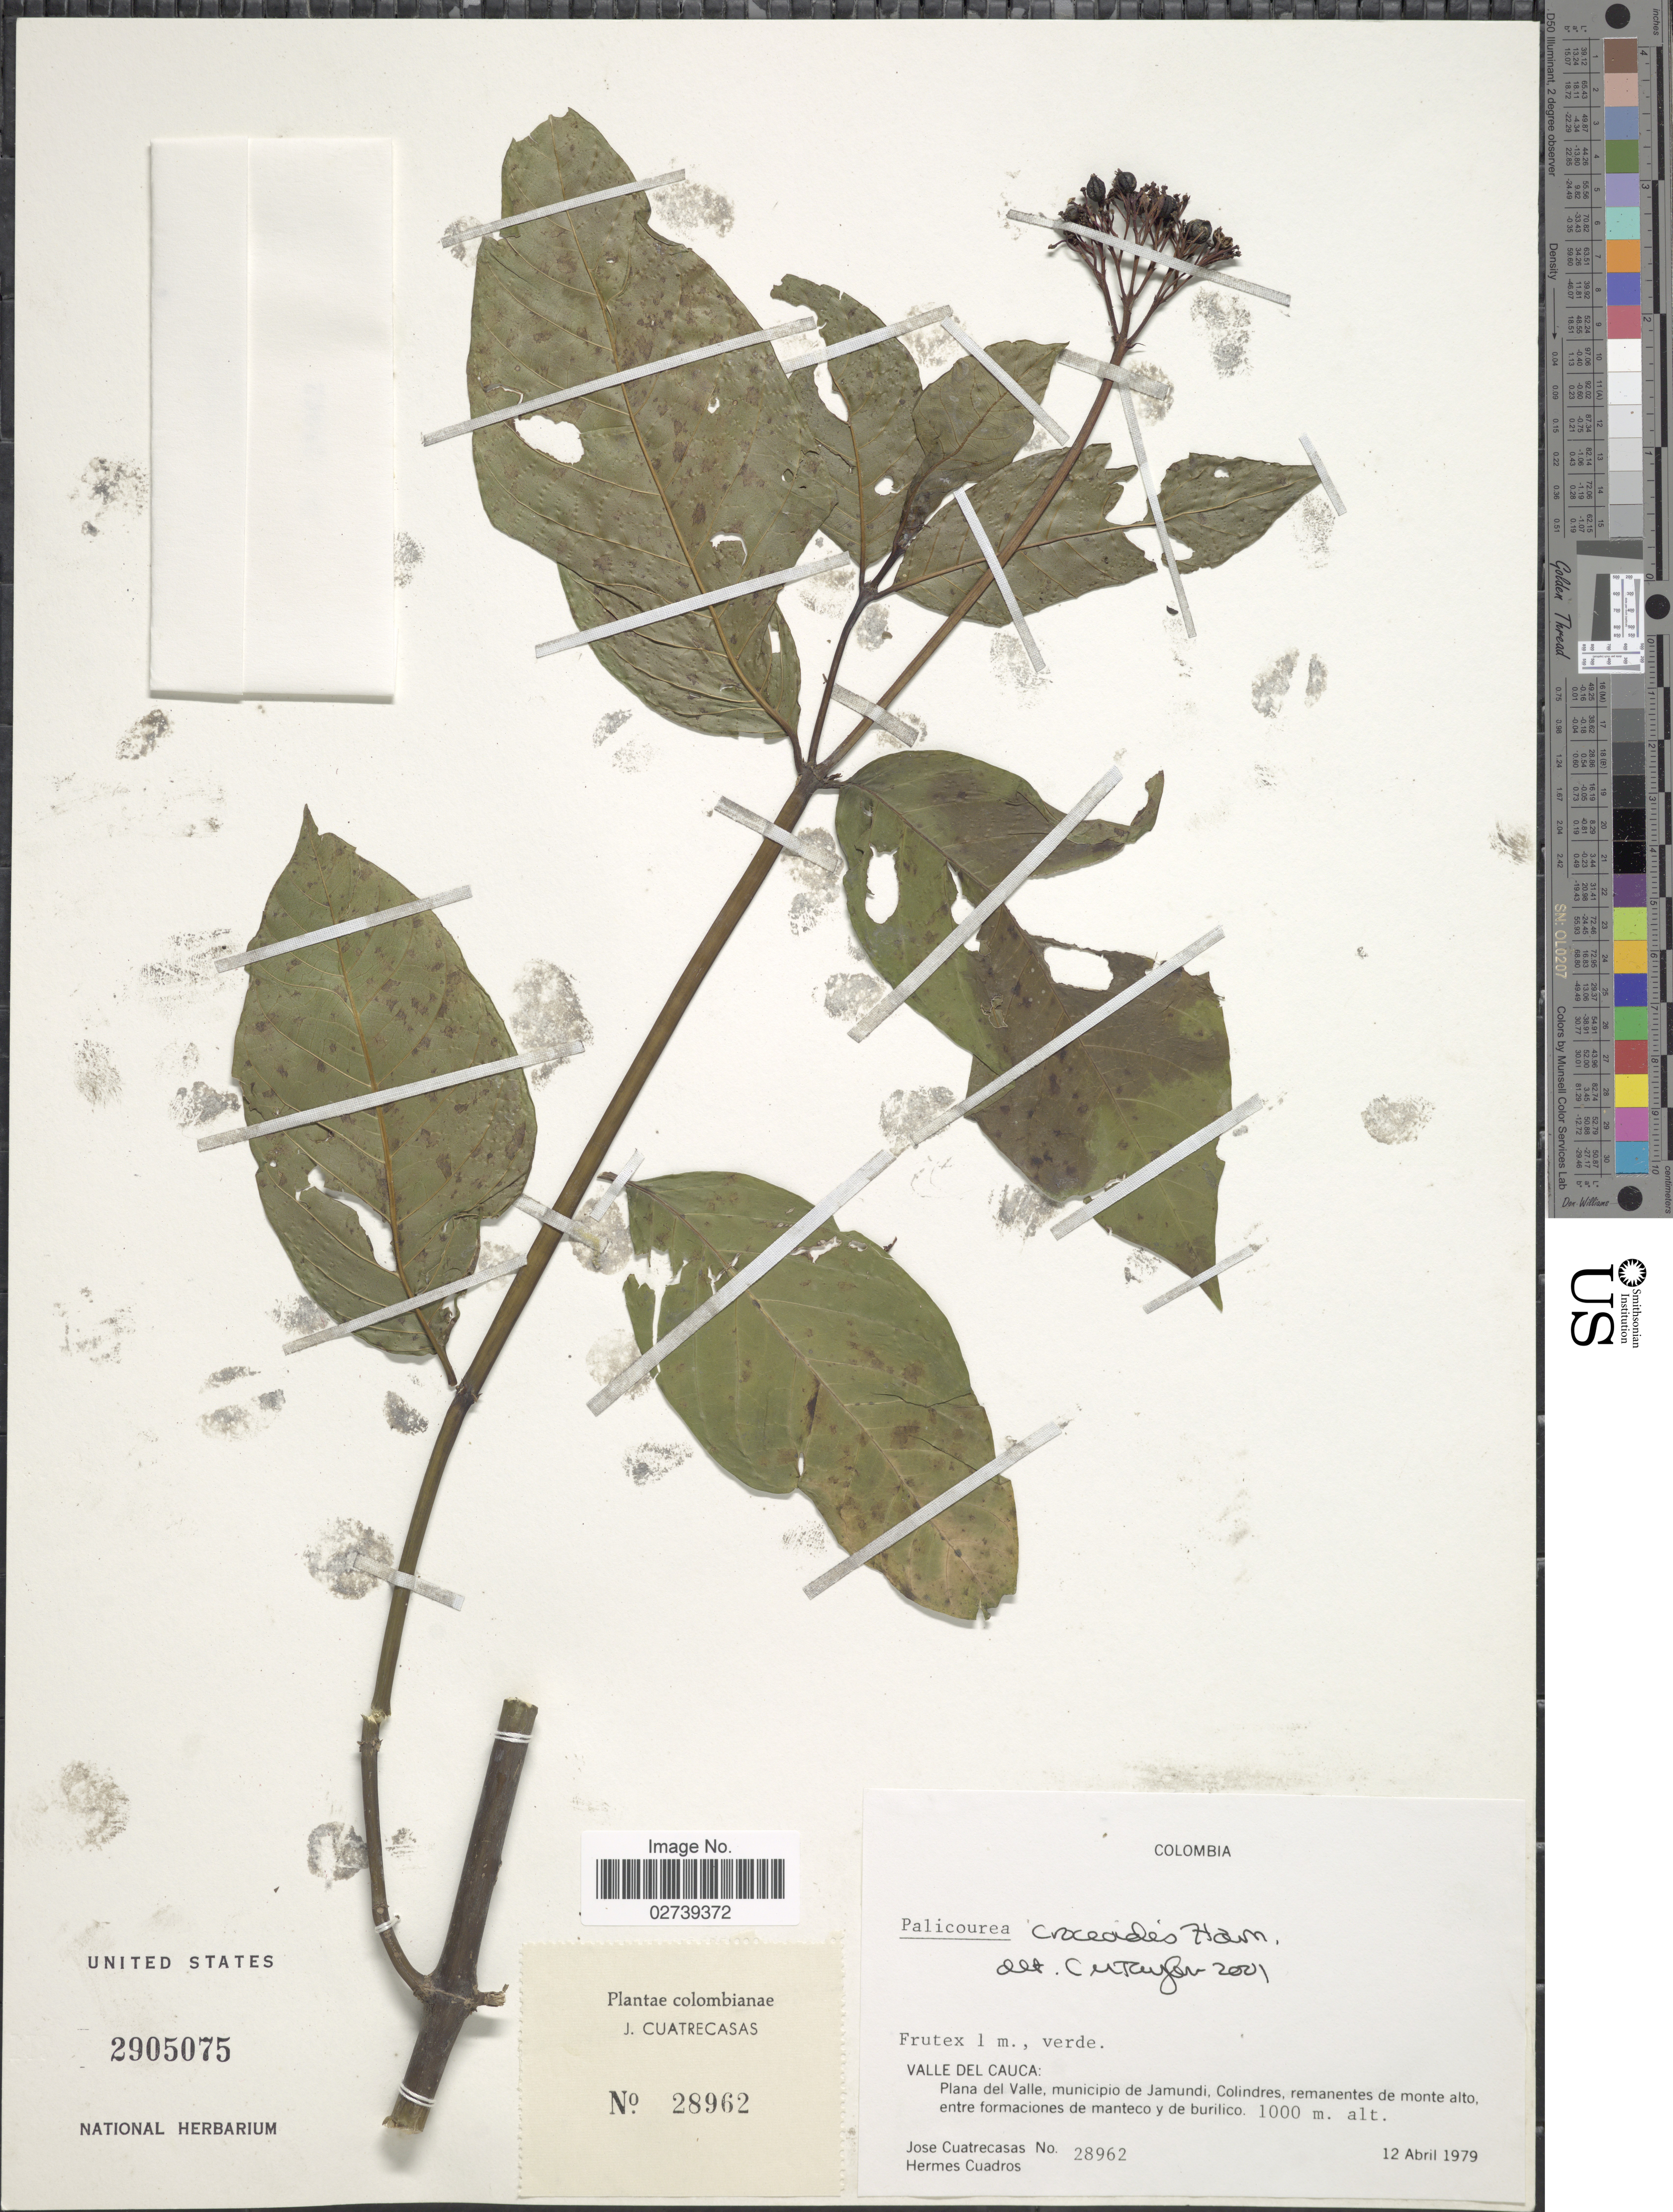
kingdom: Plantae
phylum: Tracheophyta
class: Magnoliopsida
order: Gentianales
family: Rubiaceae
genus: Palicourea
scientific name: Palicourea croceoides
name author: Ham.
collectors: J. Cuatrecasas & H. Cuadros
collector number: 28962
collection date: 1979-04-12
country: Colombia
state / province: Valle del Cauca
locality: Colombianae, Plana del Valle, municipio de Jamundi, Colindres, remanentes de monte alto, entre formaciones de manteco y de burilico.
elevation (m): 1000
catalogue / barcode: US 2905075